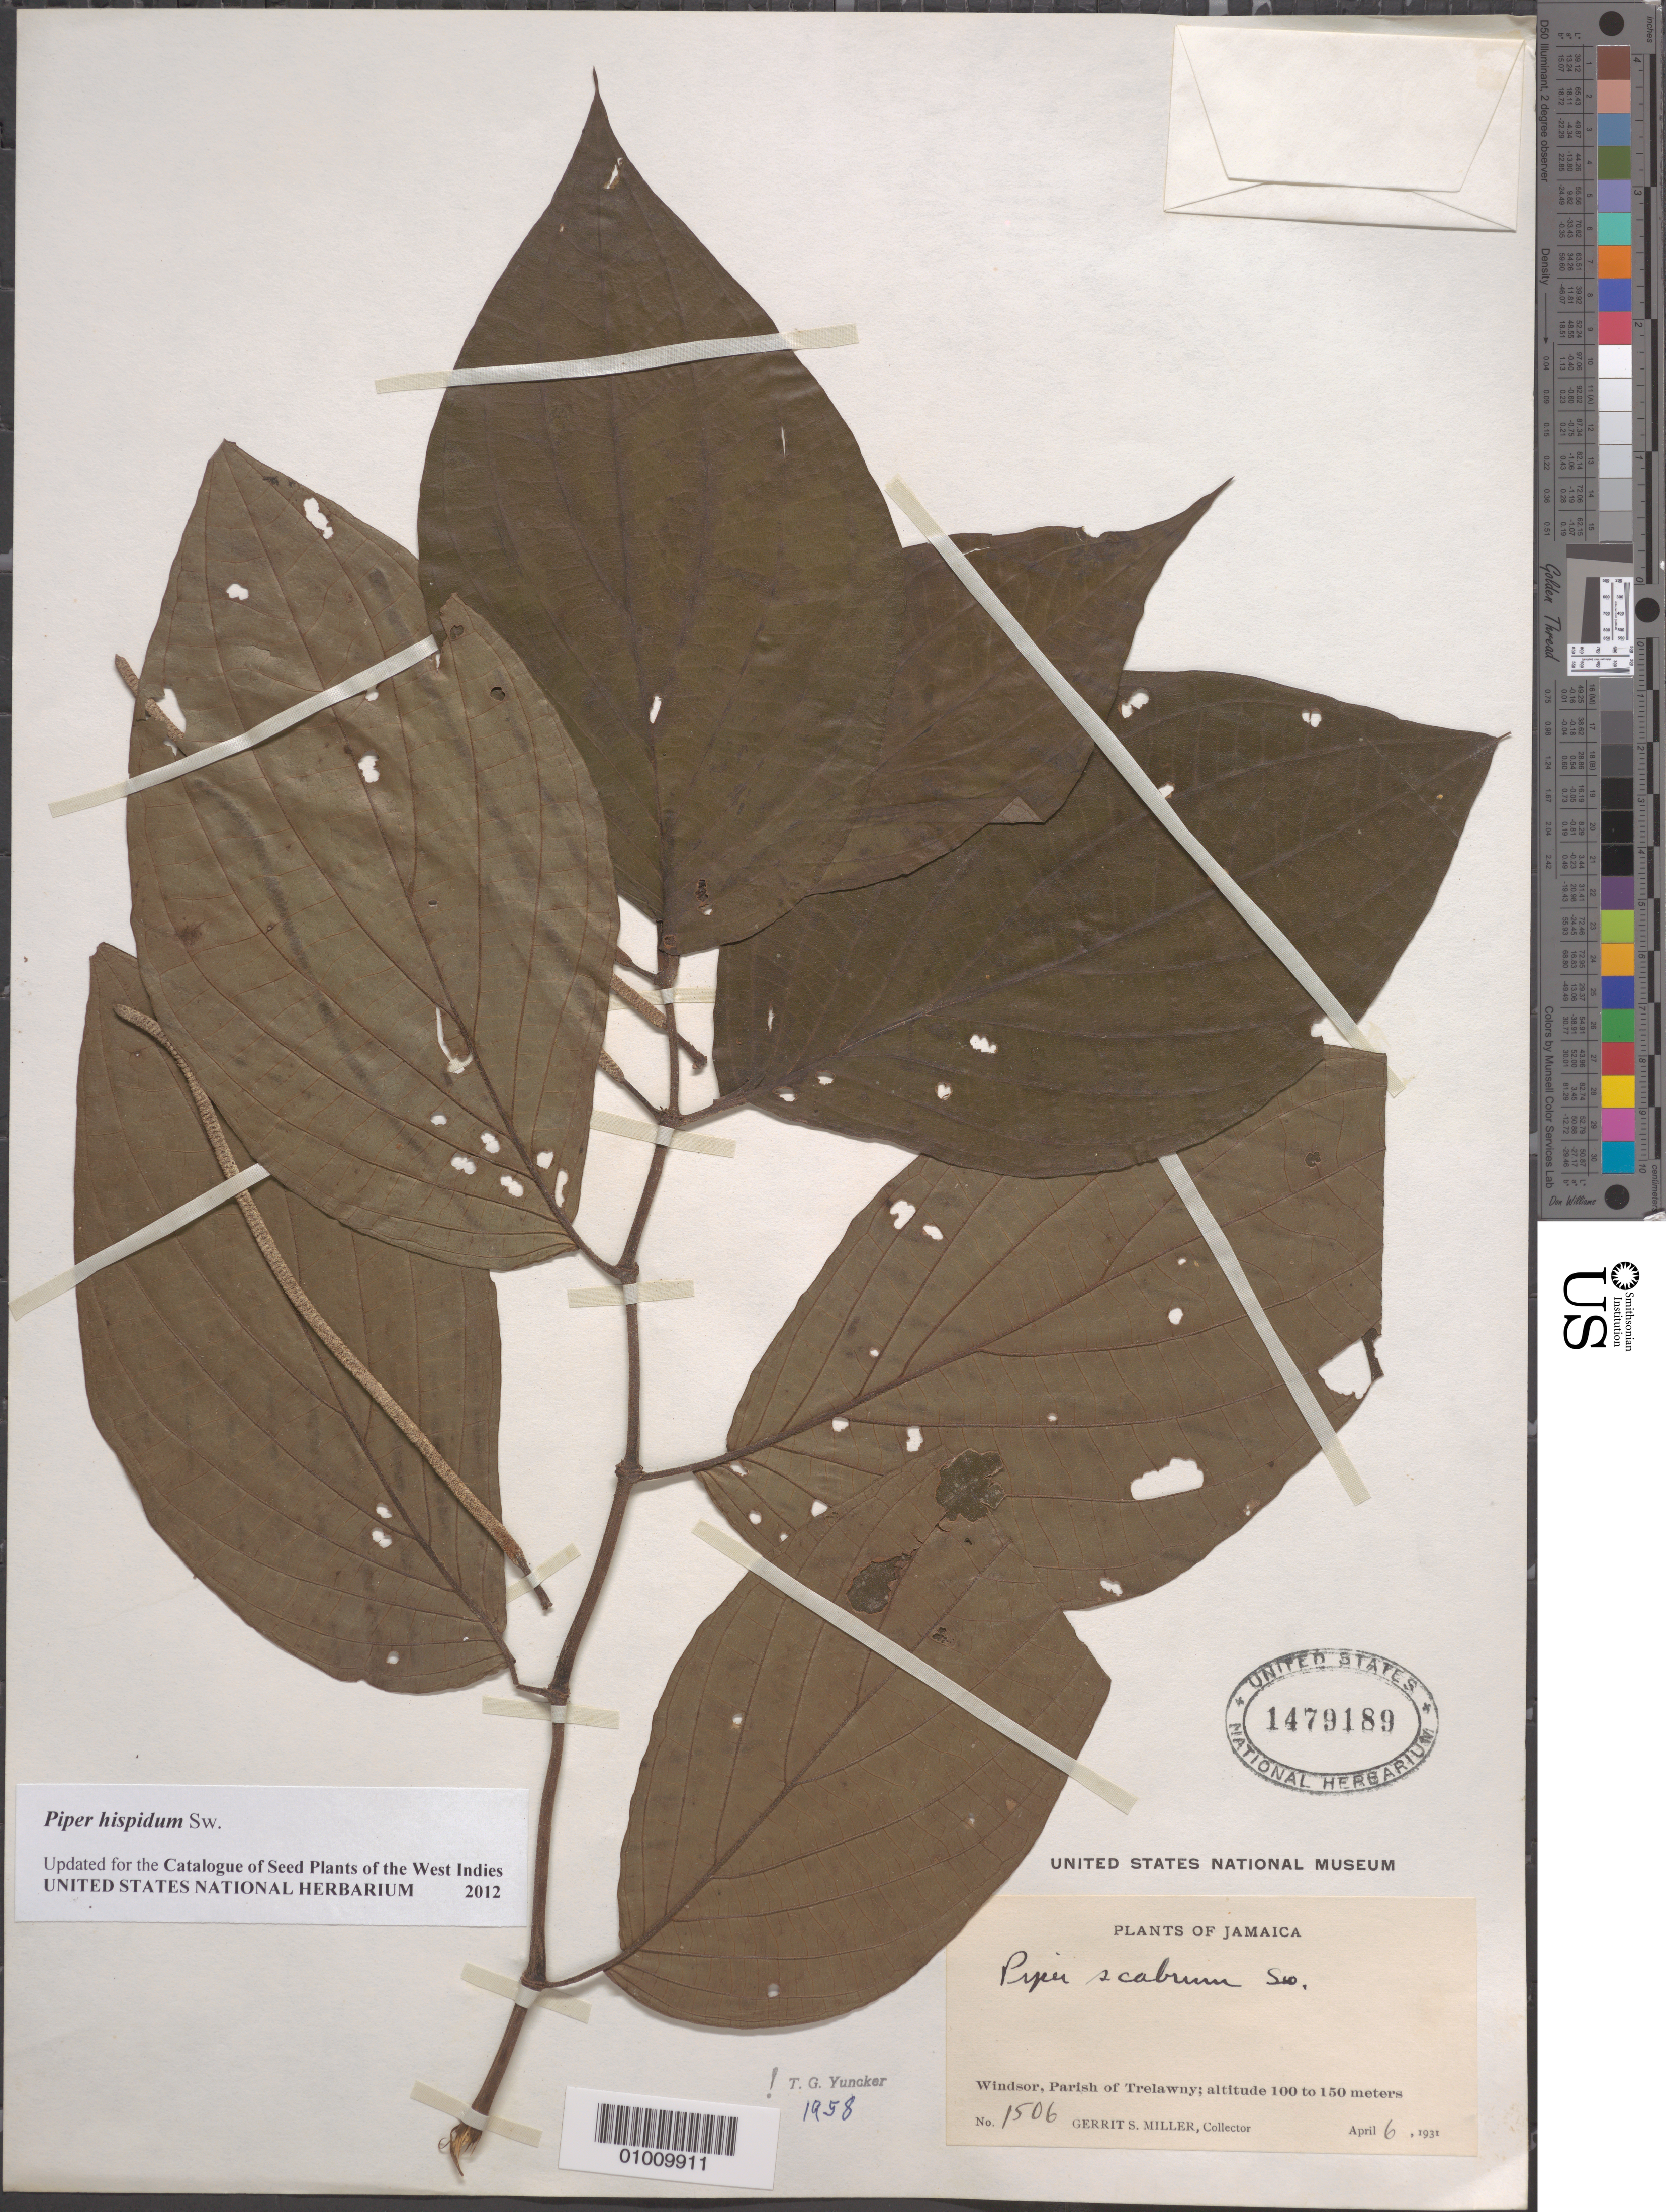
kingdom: Plantae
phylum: Tracheophyta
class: Magnoliopsida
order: Piperales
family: Piperaceae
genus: Piper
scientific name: Piper scabrum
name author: Sw.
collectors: G. S. Miller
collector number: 1506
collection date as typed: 06 Apr 1931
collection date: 1931-04-06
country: Jamaica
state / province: Trelawny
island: Jamaica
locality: Windsor, Parish of Trelawny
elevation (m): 100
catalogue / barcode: US 1479189